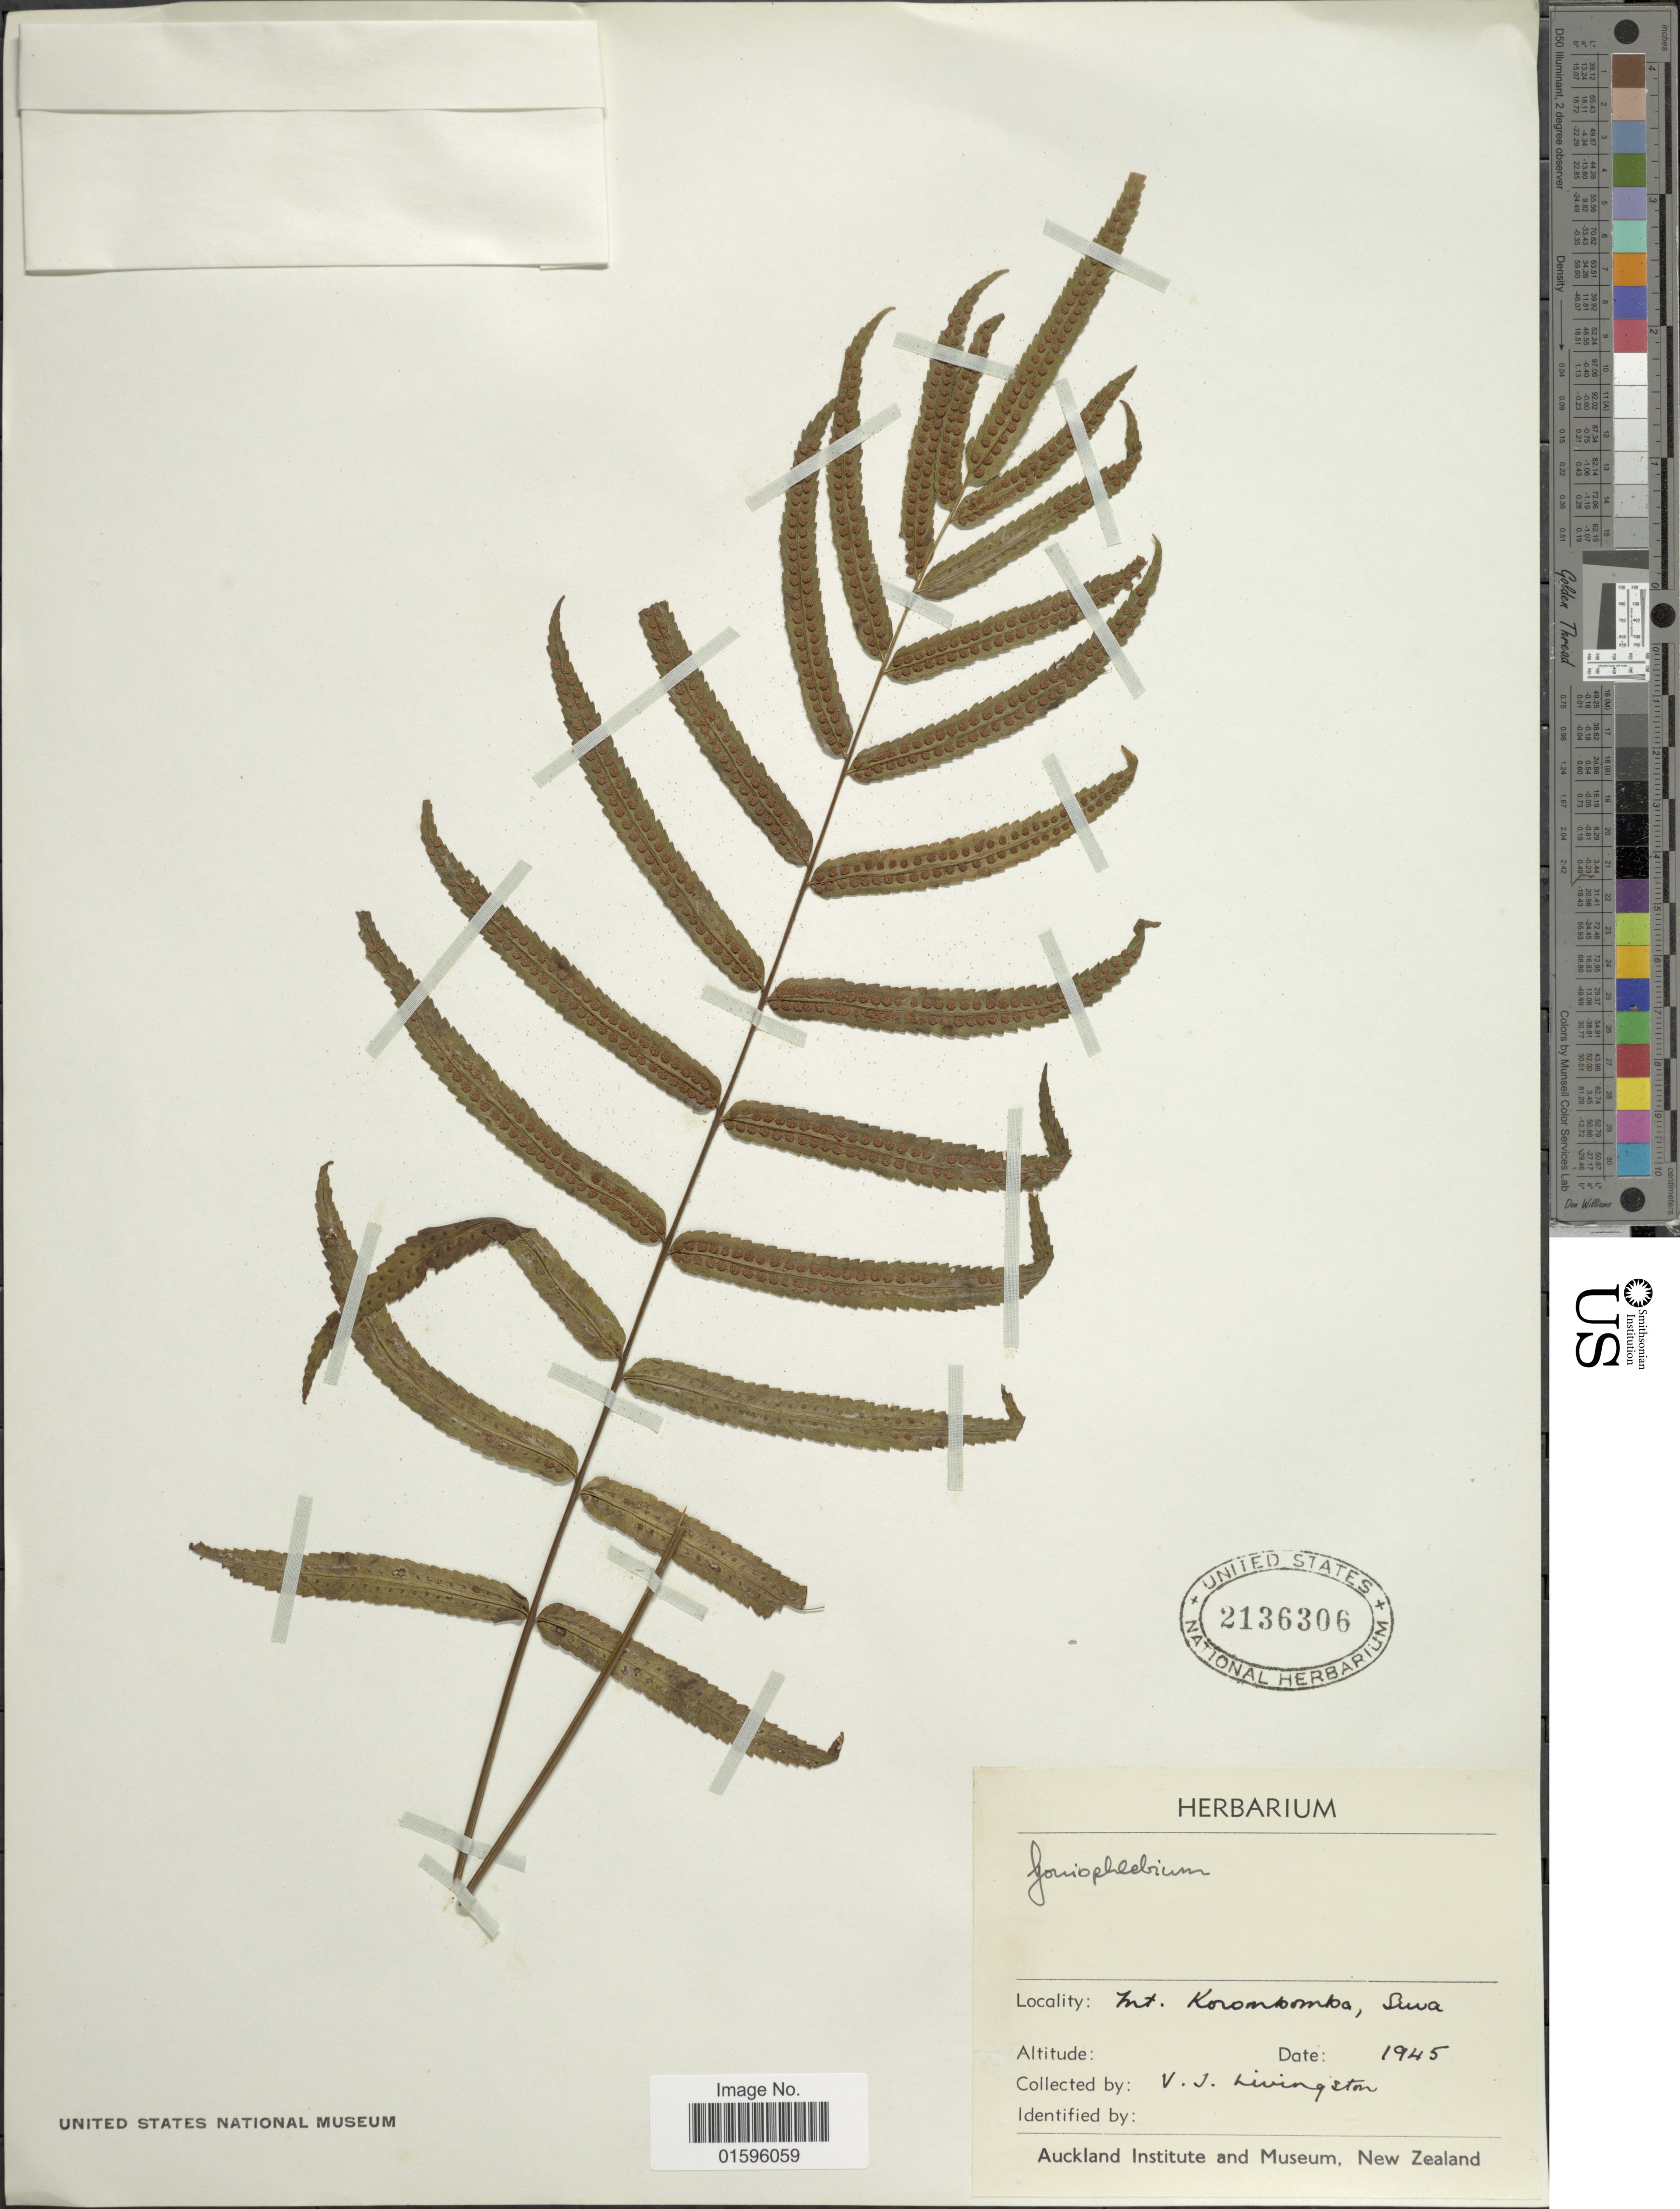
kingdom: Plantae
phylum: Tracheophyta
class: Polypodiopsida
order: Polypodiales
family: Polypodiaceae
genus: Polypodium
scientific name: Polypodium sp.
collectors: V. Livingston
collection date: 1945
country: Fiji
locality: Mt. Korombamba, Suva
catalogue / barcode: US 2136306